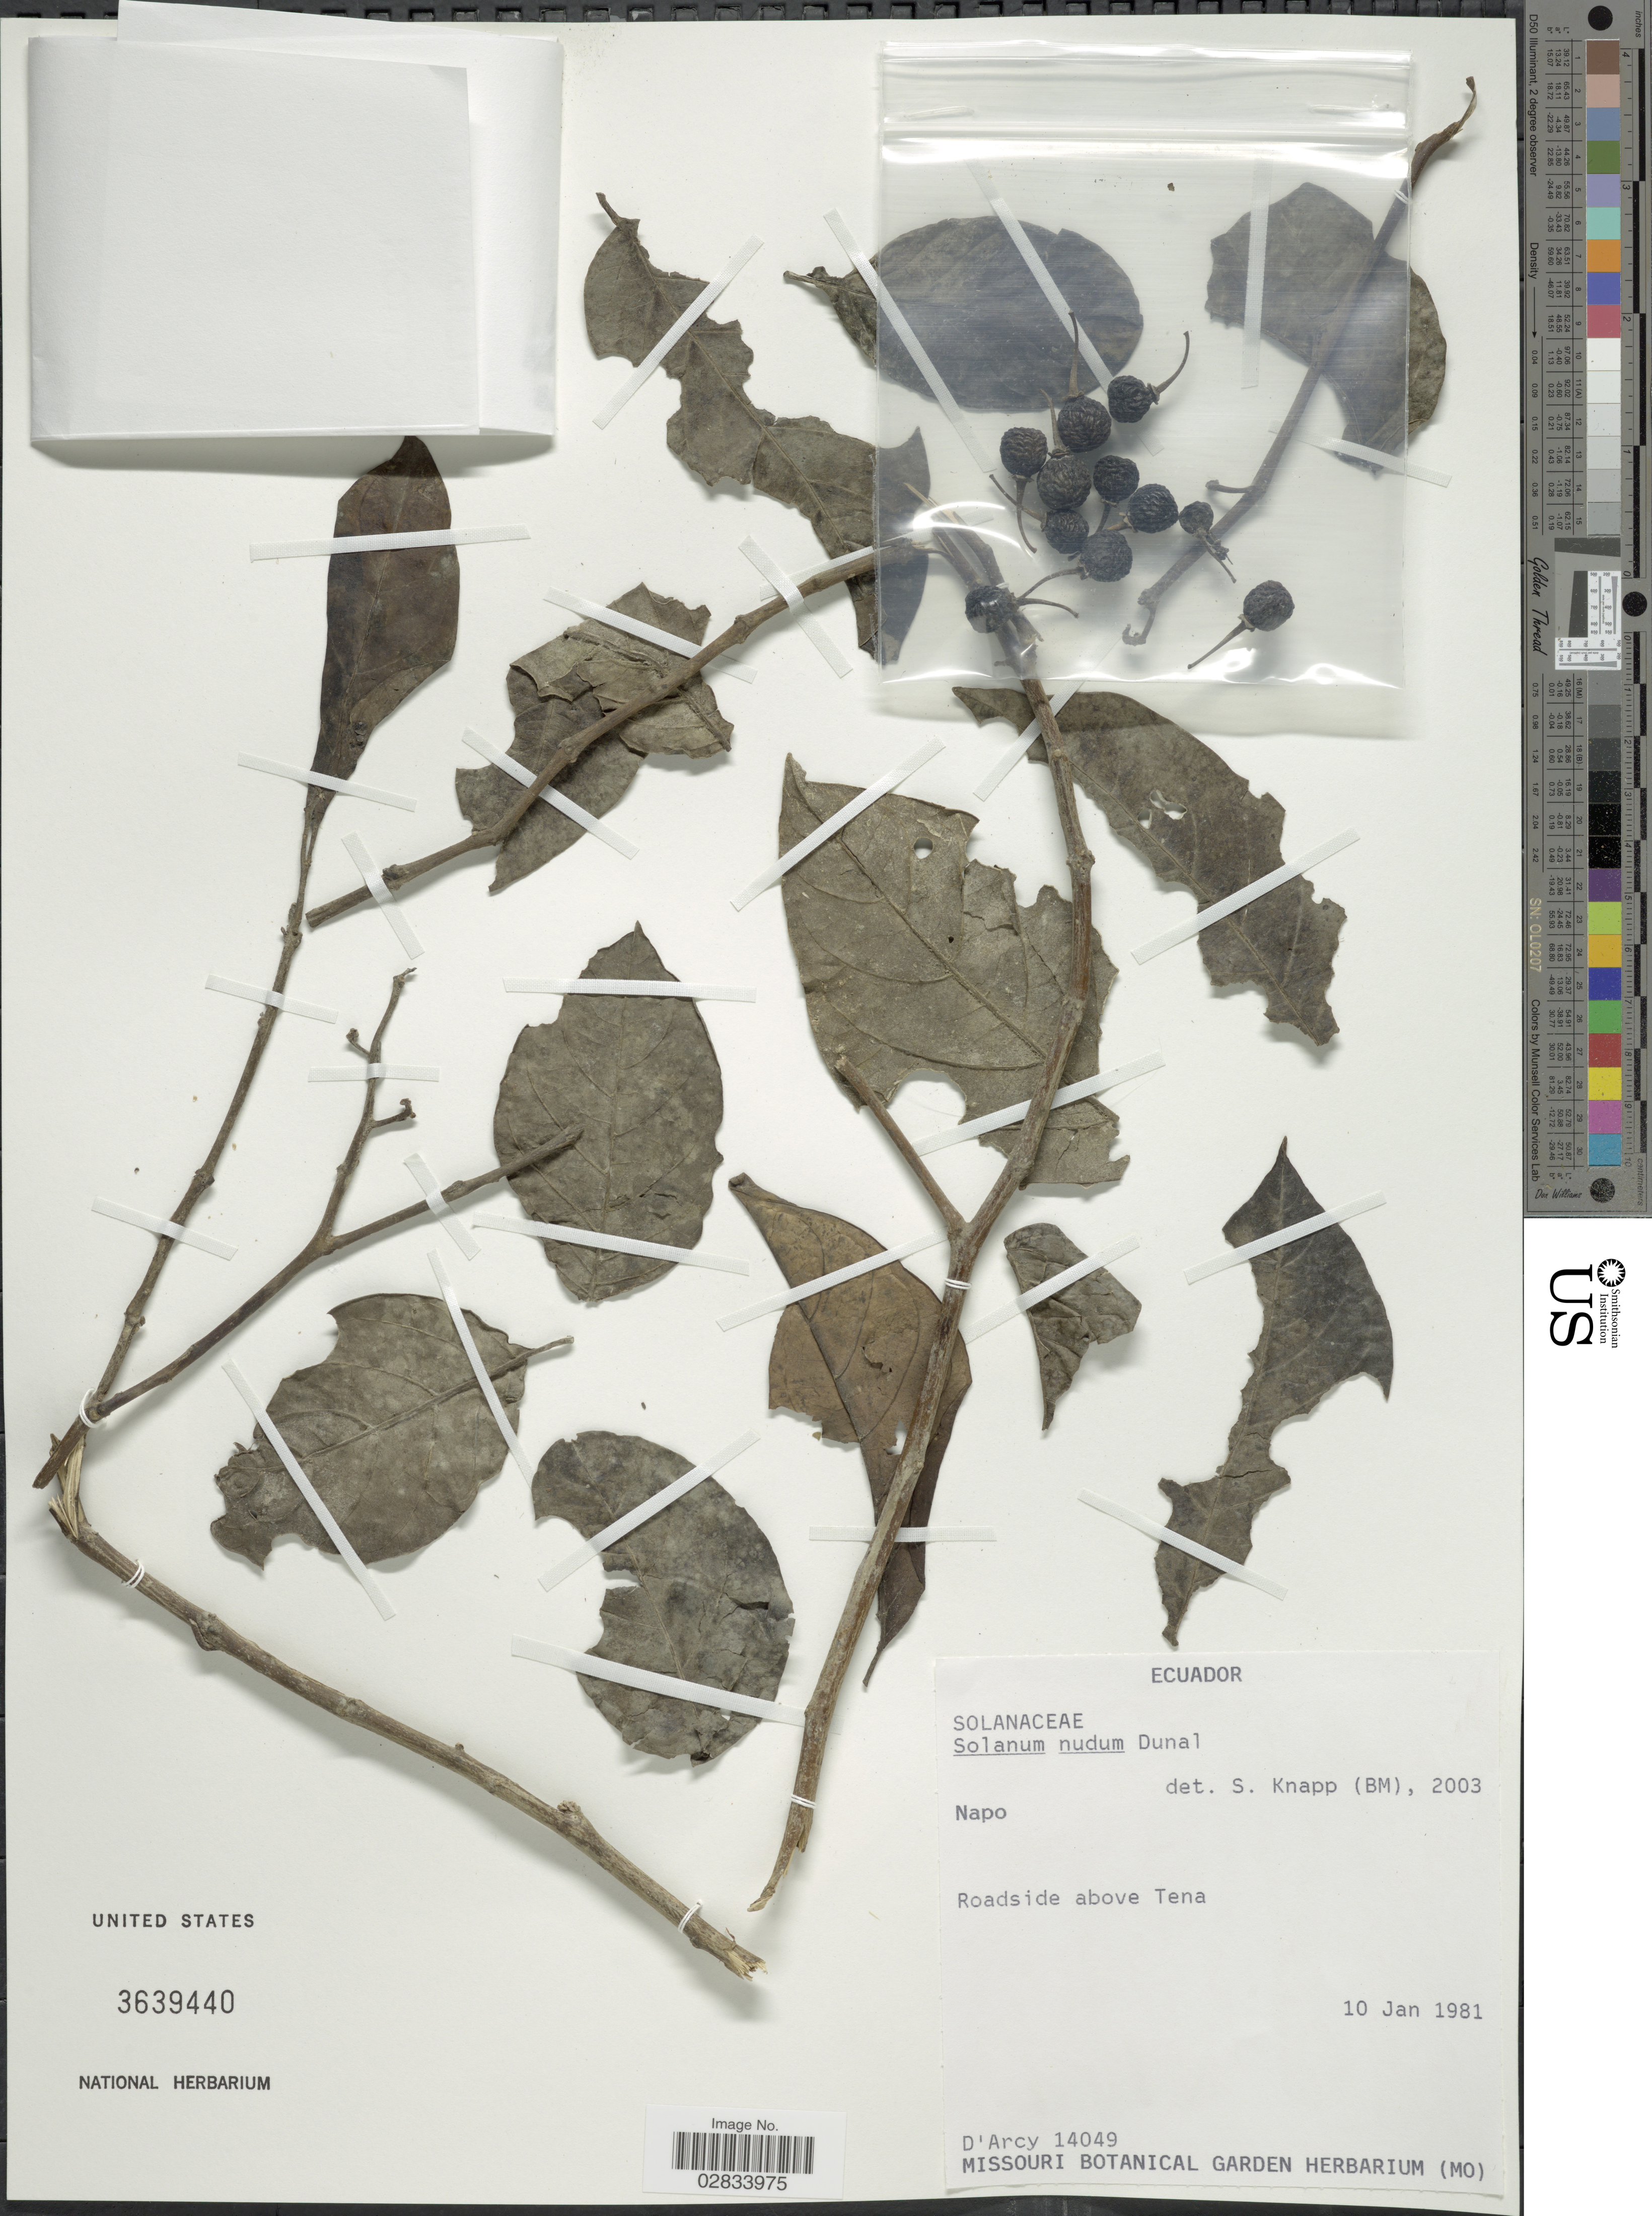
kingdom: Plantae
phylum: Tracheophyta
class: Magnoliopsida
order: Solanales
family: Solanaceae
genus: Solanum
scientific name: Solanum nudum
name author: Dunal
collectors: Darcy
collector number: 14049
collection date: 1981-01-10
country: Ecuador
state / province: Napo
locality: Napo, Roadside above Tena.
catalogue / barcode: US 3639440